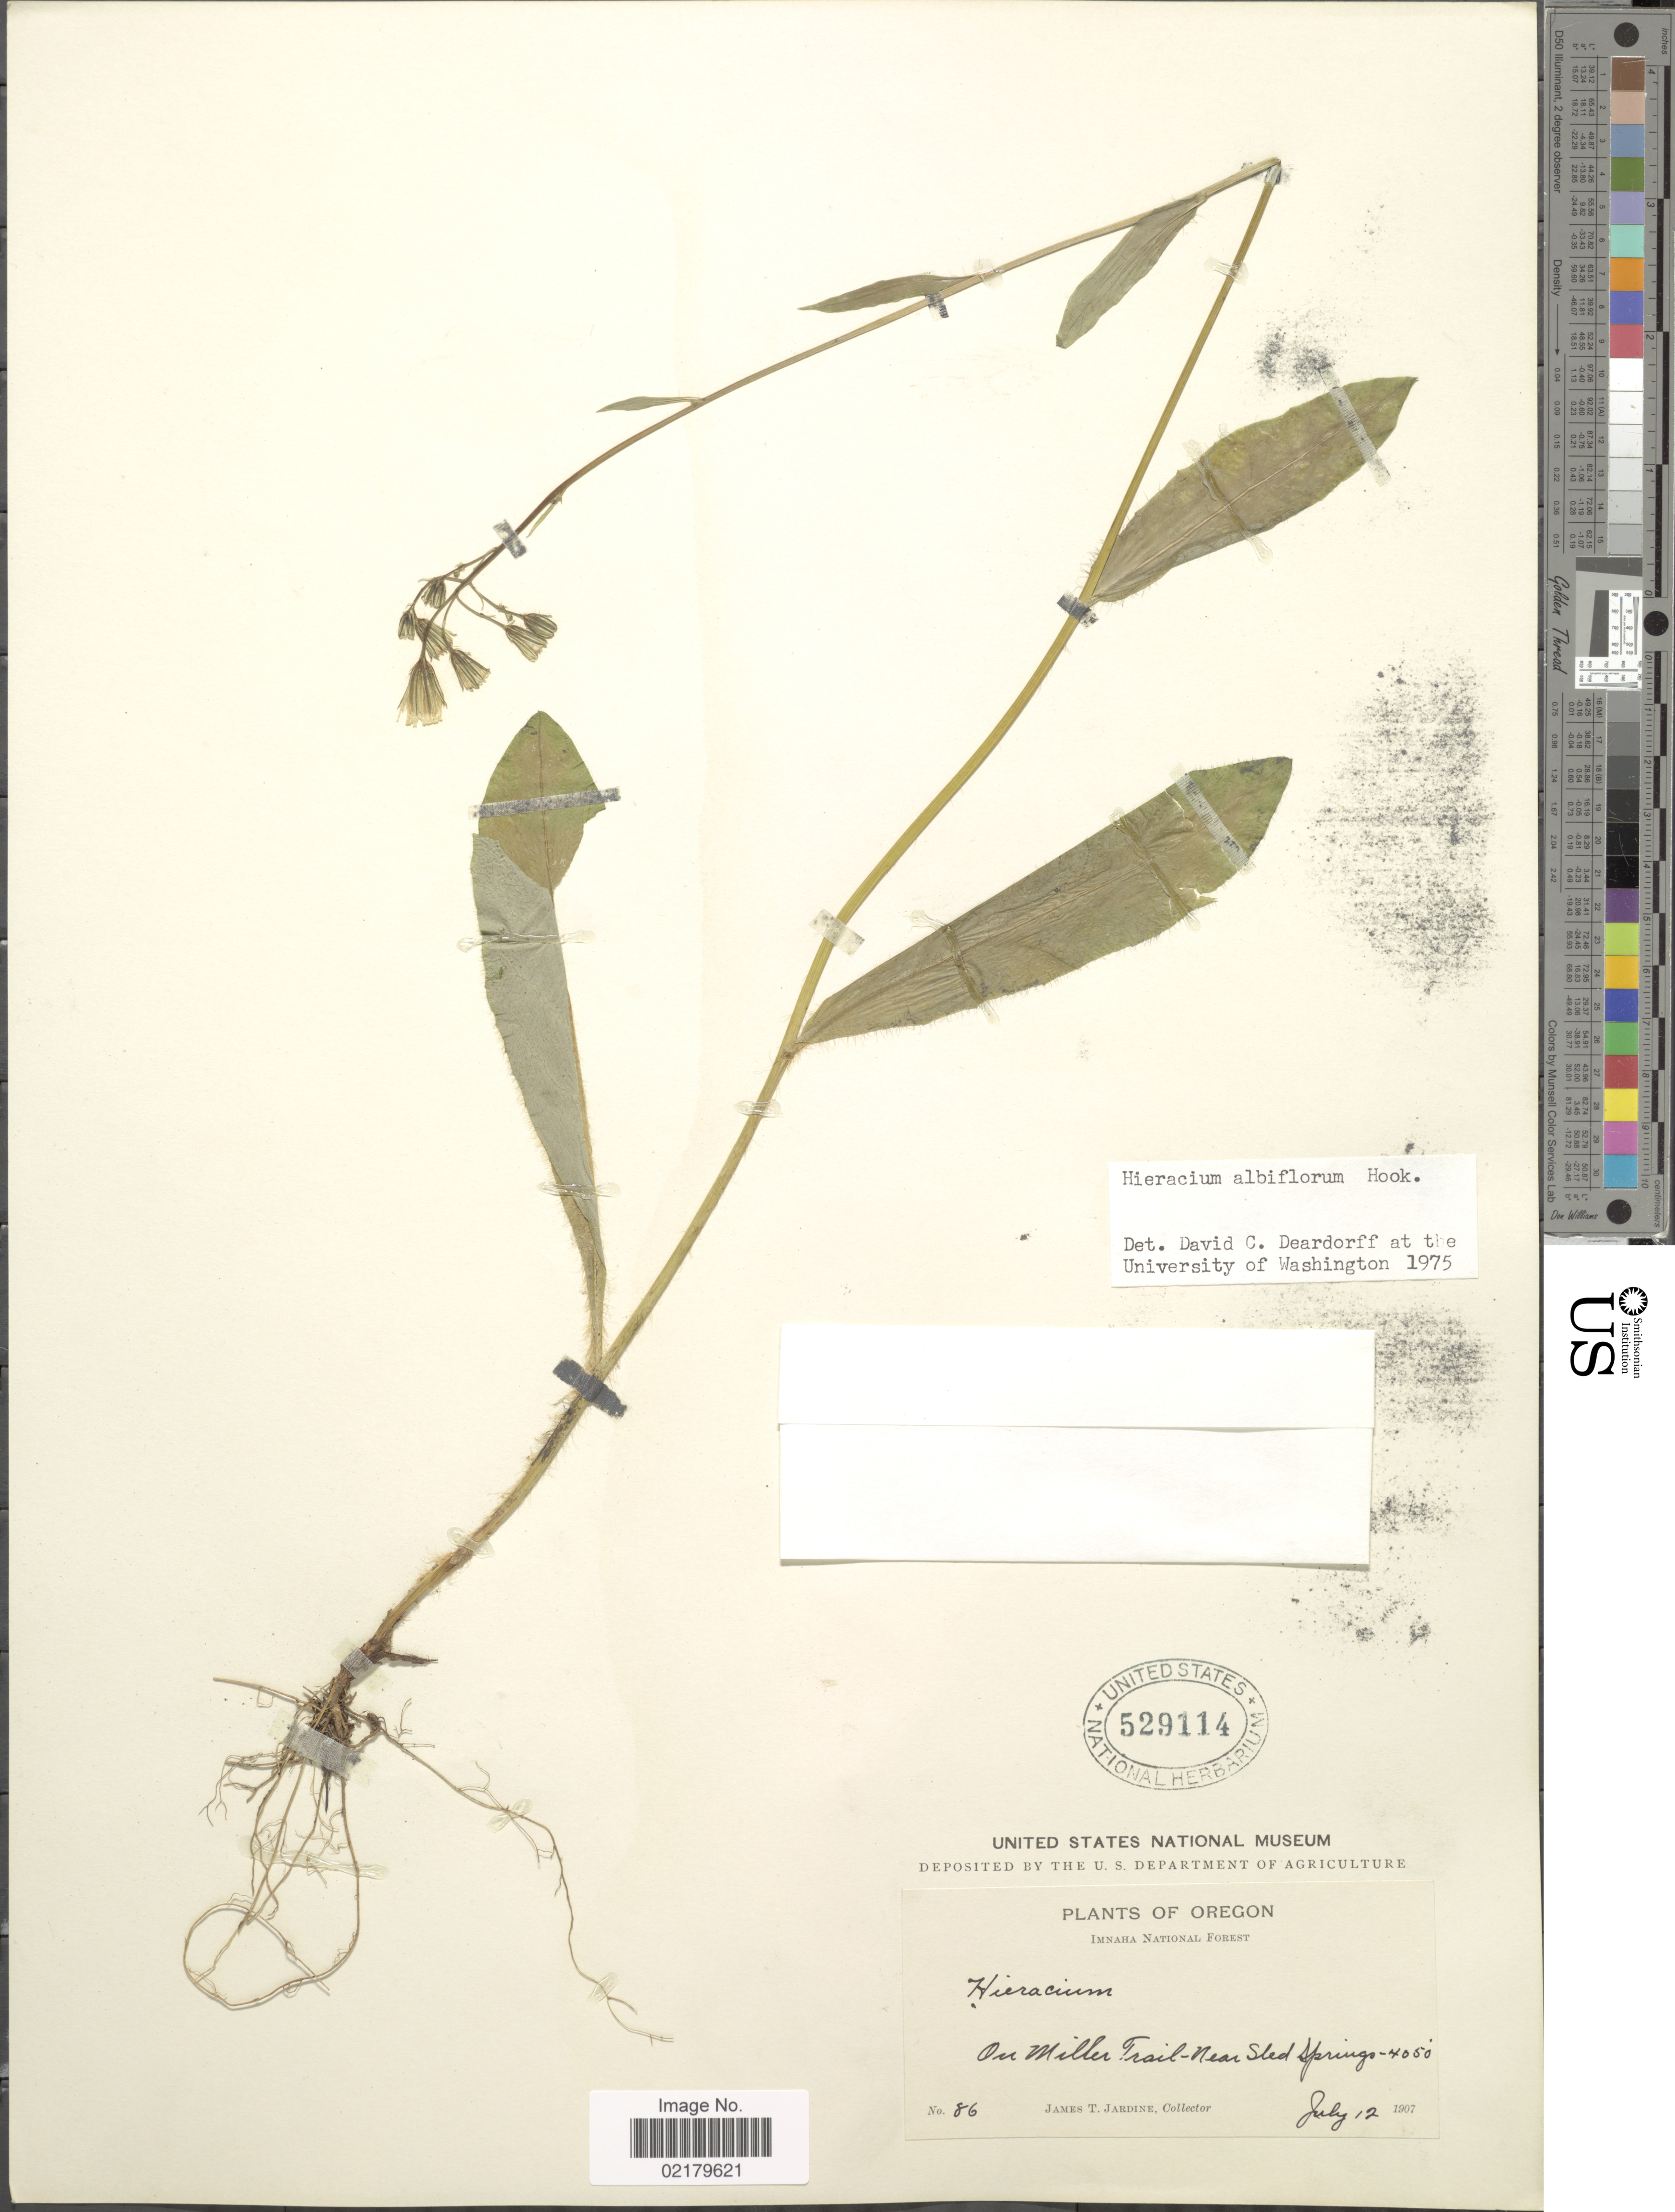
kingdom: Plantae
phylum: Tracheophyta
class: Magnoliopsida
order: Asterales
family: Asteraceae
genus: Hieracium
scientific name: Hieracium albiflorum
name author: Hook.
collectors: J. T. Jardine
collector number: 86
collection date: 1907-07-12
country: United States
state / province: Oregon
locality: On Miller Trail-Near Sled Springs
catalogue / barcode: US 529114